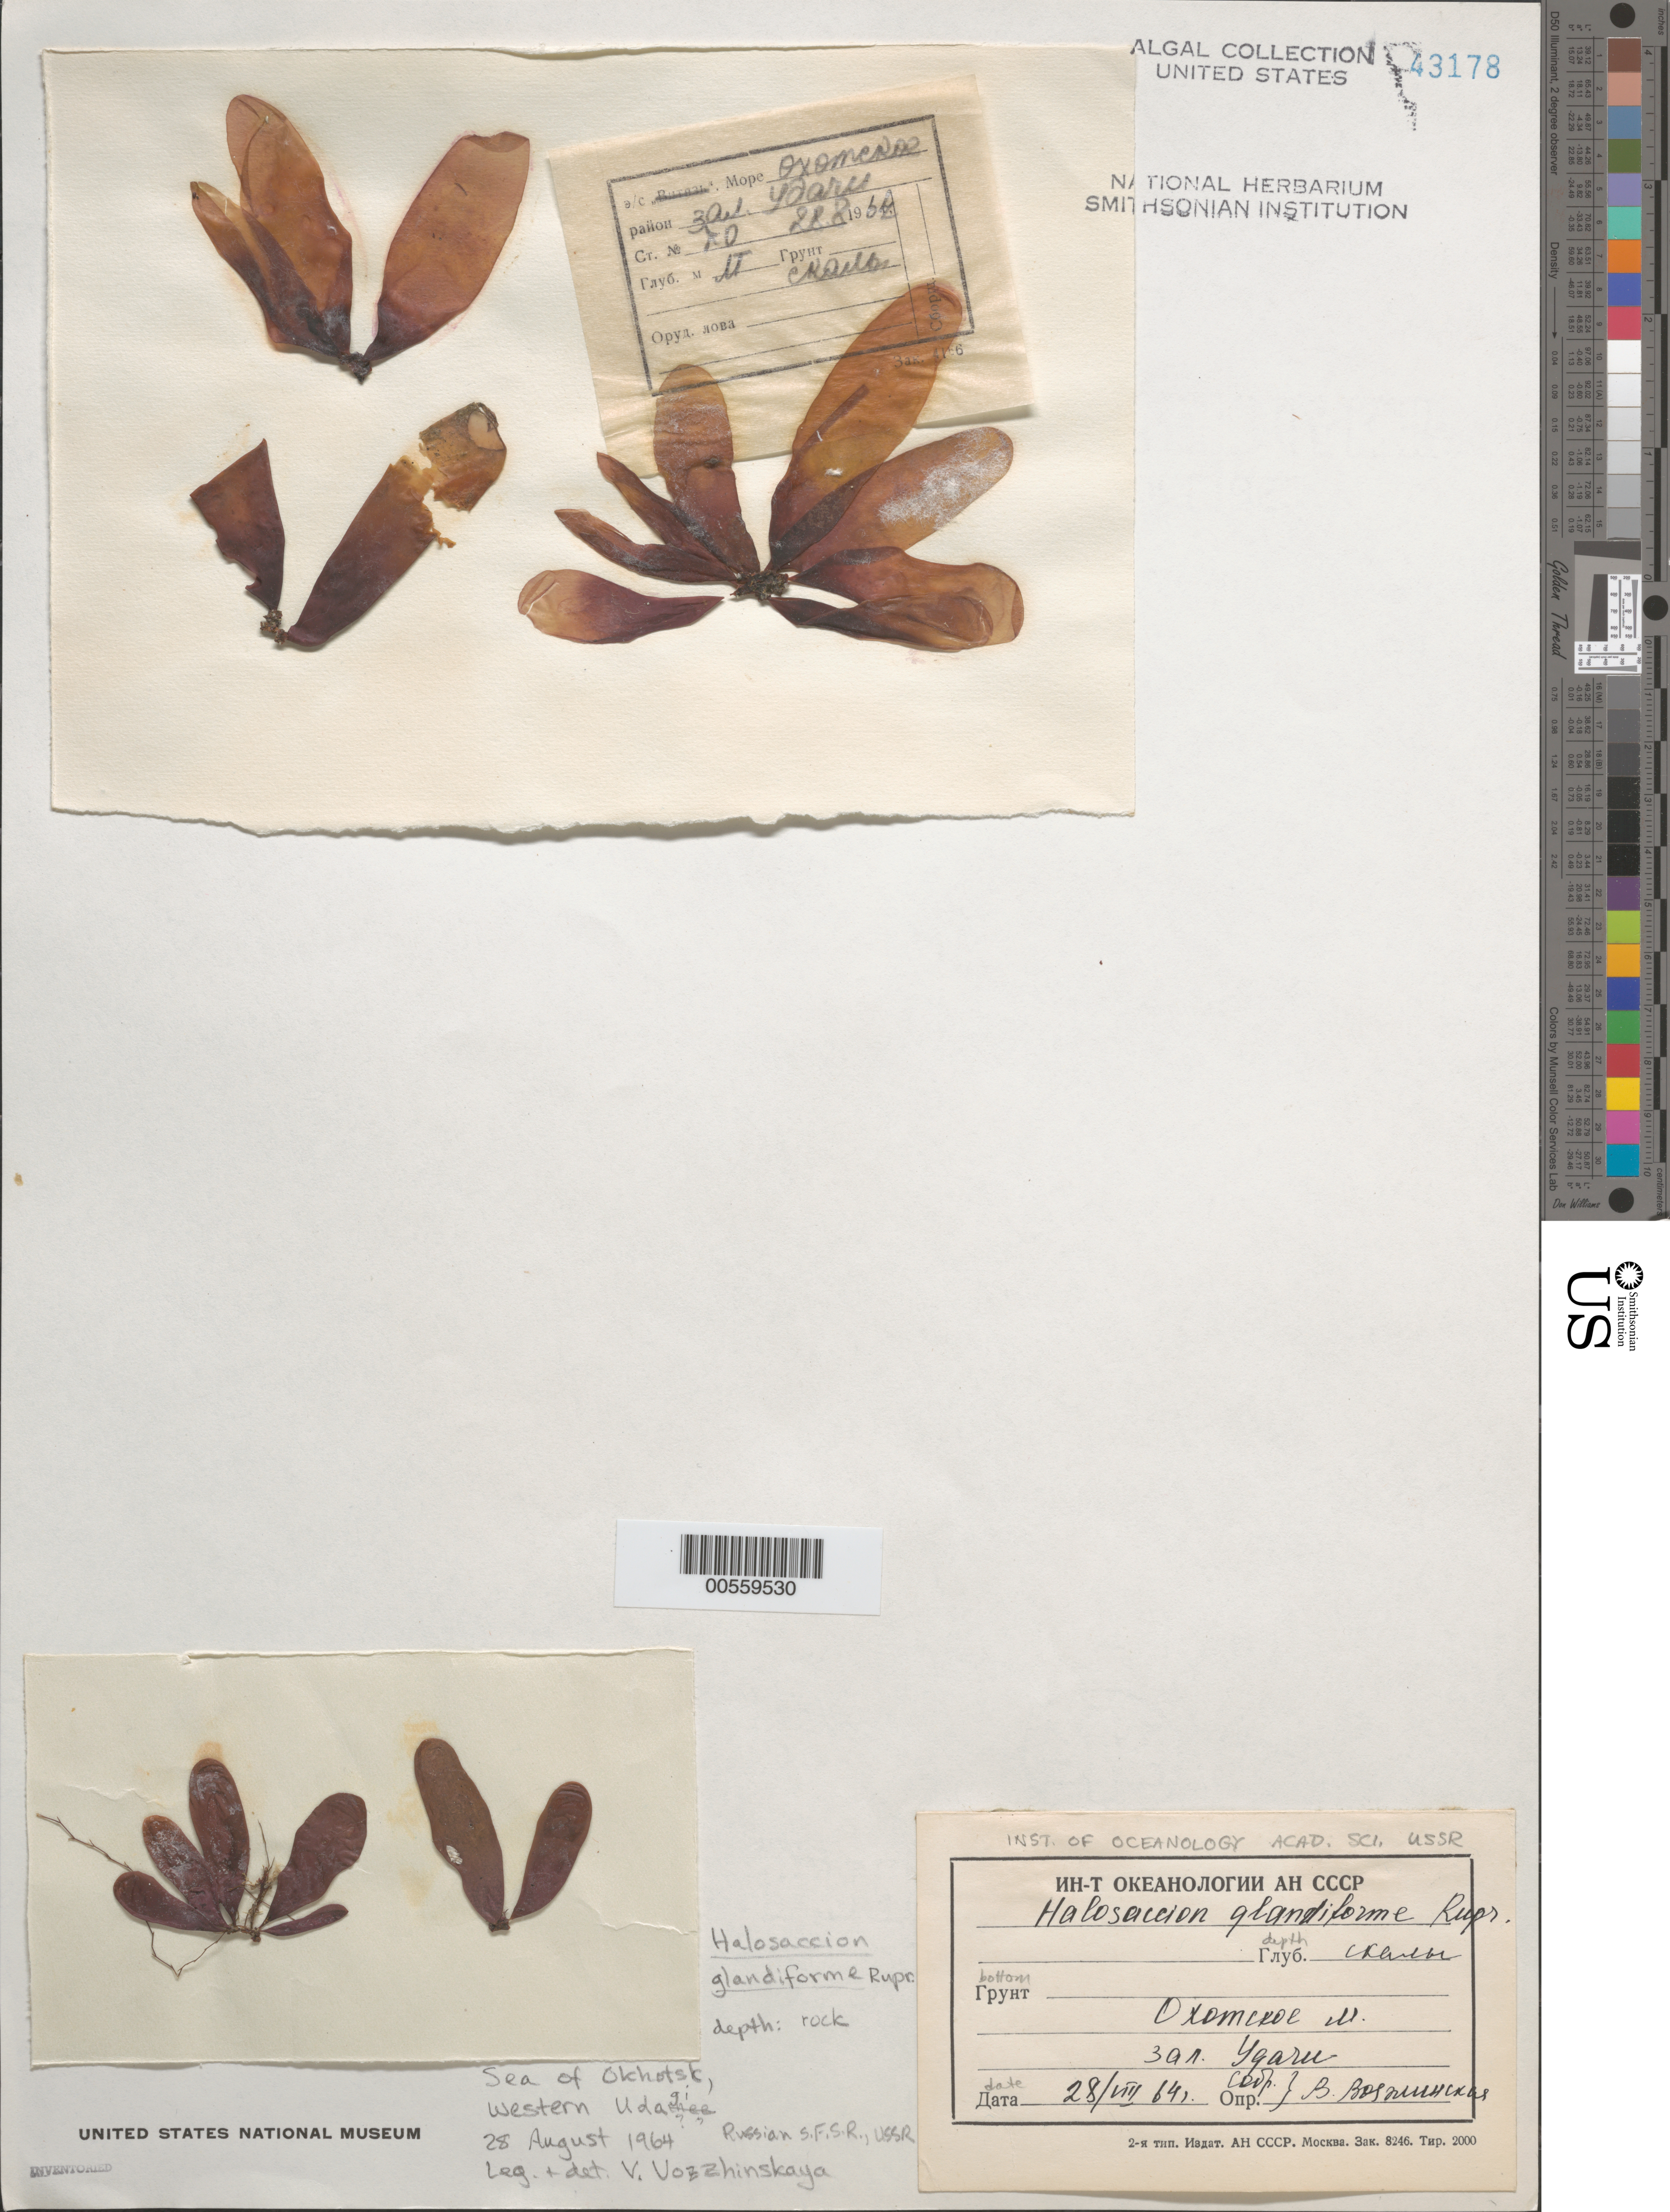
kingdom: Plantae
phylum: Rhodophyta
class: Florideophyceae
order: Palmariales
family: Palmariaceae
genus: Halosaccion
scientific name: Halosaccion glandiforme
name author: (S.G. Gmel.) Rupr.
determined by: Vozzhinskaya, V.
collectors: V. Vozzhinskaya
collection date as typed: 28 Aug 1964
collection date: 1964-08-28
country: Russian Federation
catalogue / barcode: US 43178